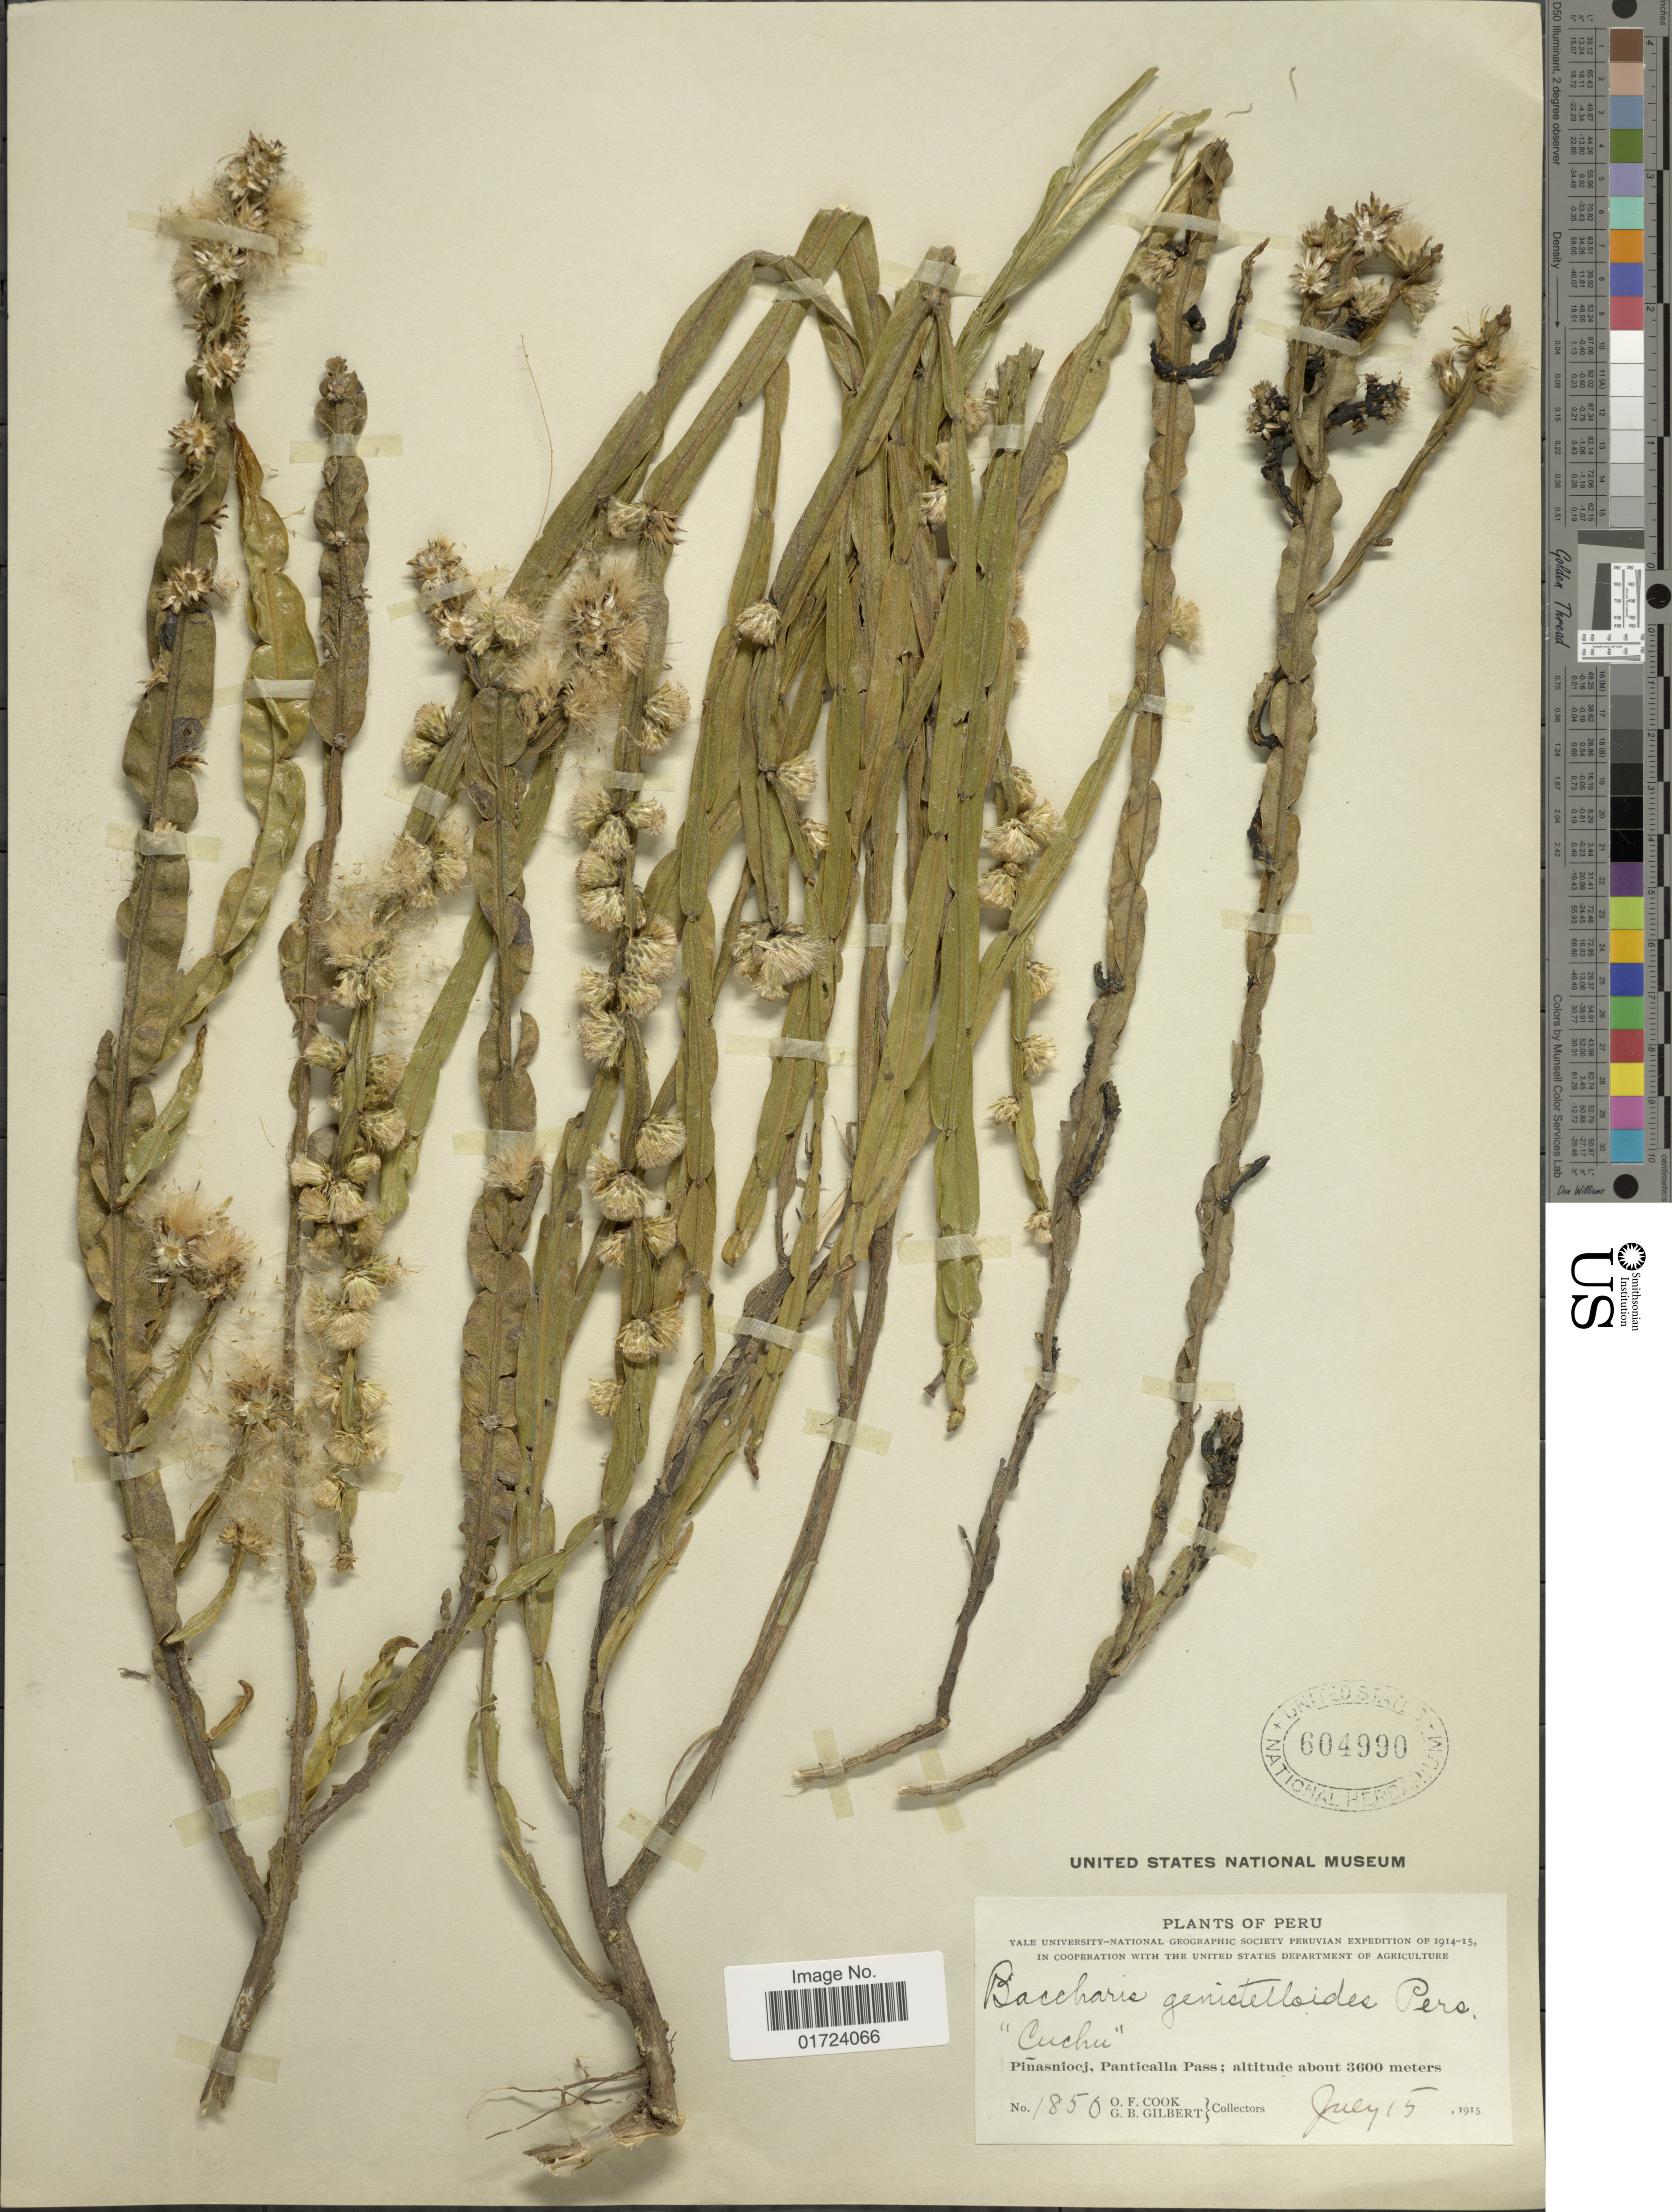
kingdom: Plantae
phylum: Tracheophyta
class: Magnoliopsida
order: Asterales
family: Asteraceae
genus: Baccharis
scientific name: Baccharis venosa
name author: (Ruiz & Pav.) Pers.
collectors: O. F. Cook & G. B. Gilbert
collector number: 1850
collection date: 1915-07-15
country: Peru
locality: Pinasniocj, Panticalla Pass.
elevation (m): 3600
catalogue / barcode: US 604990